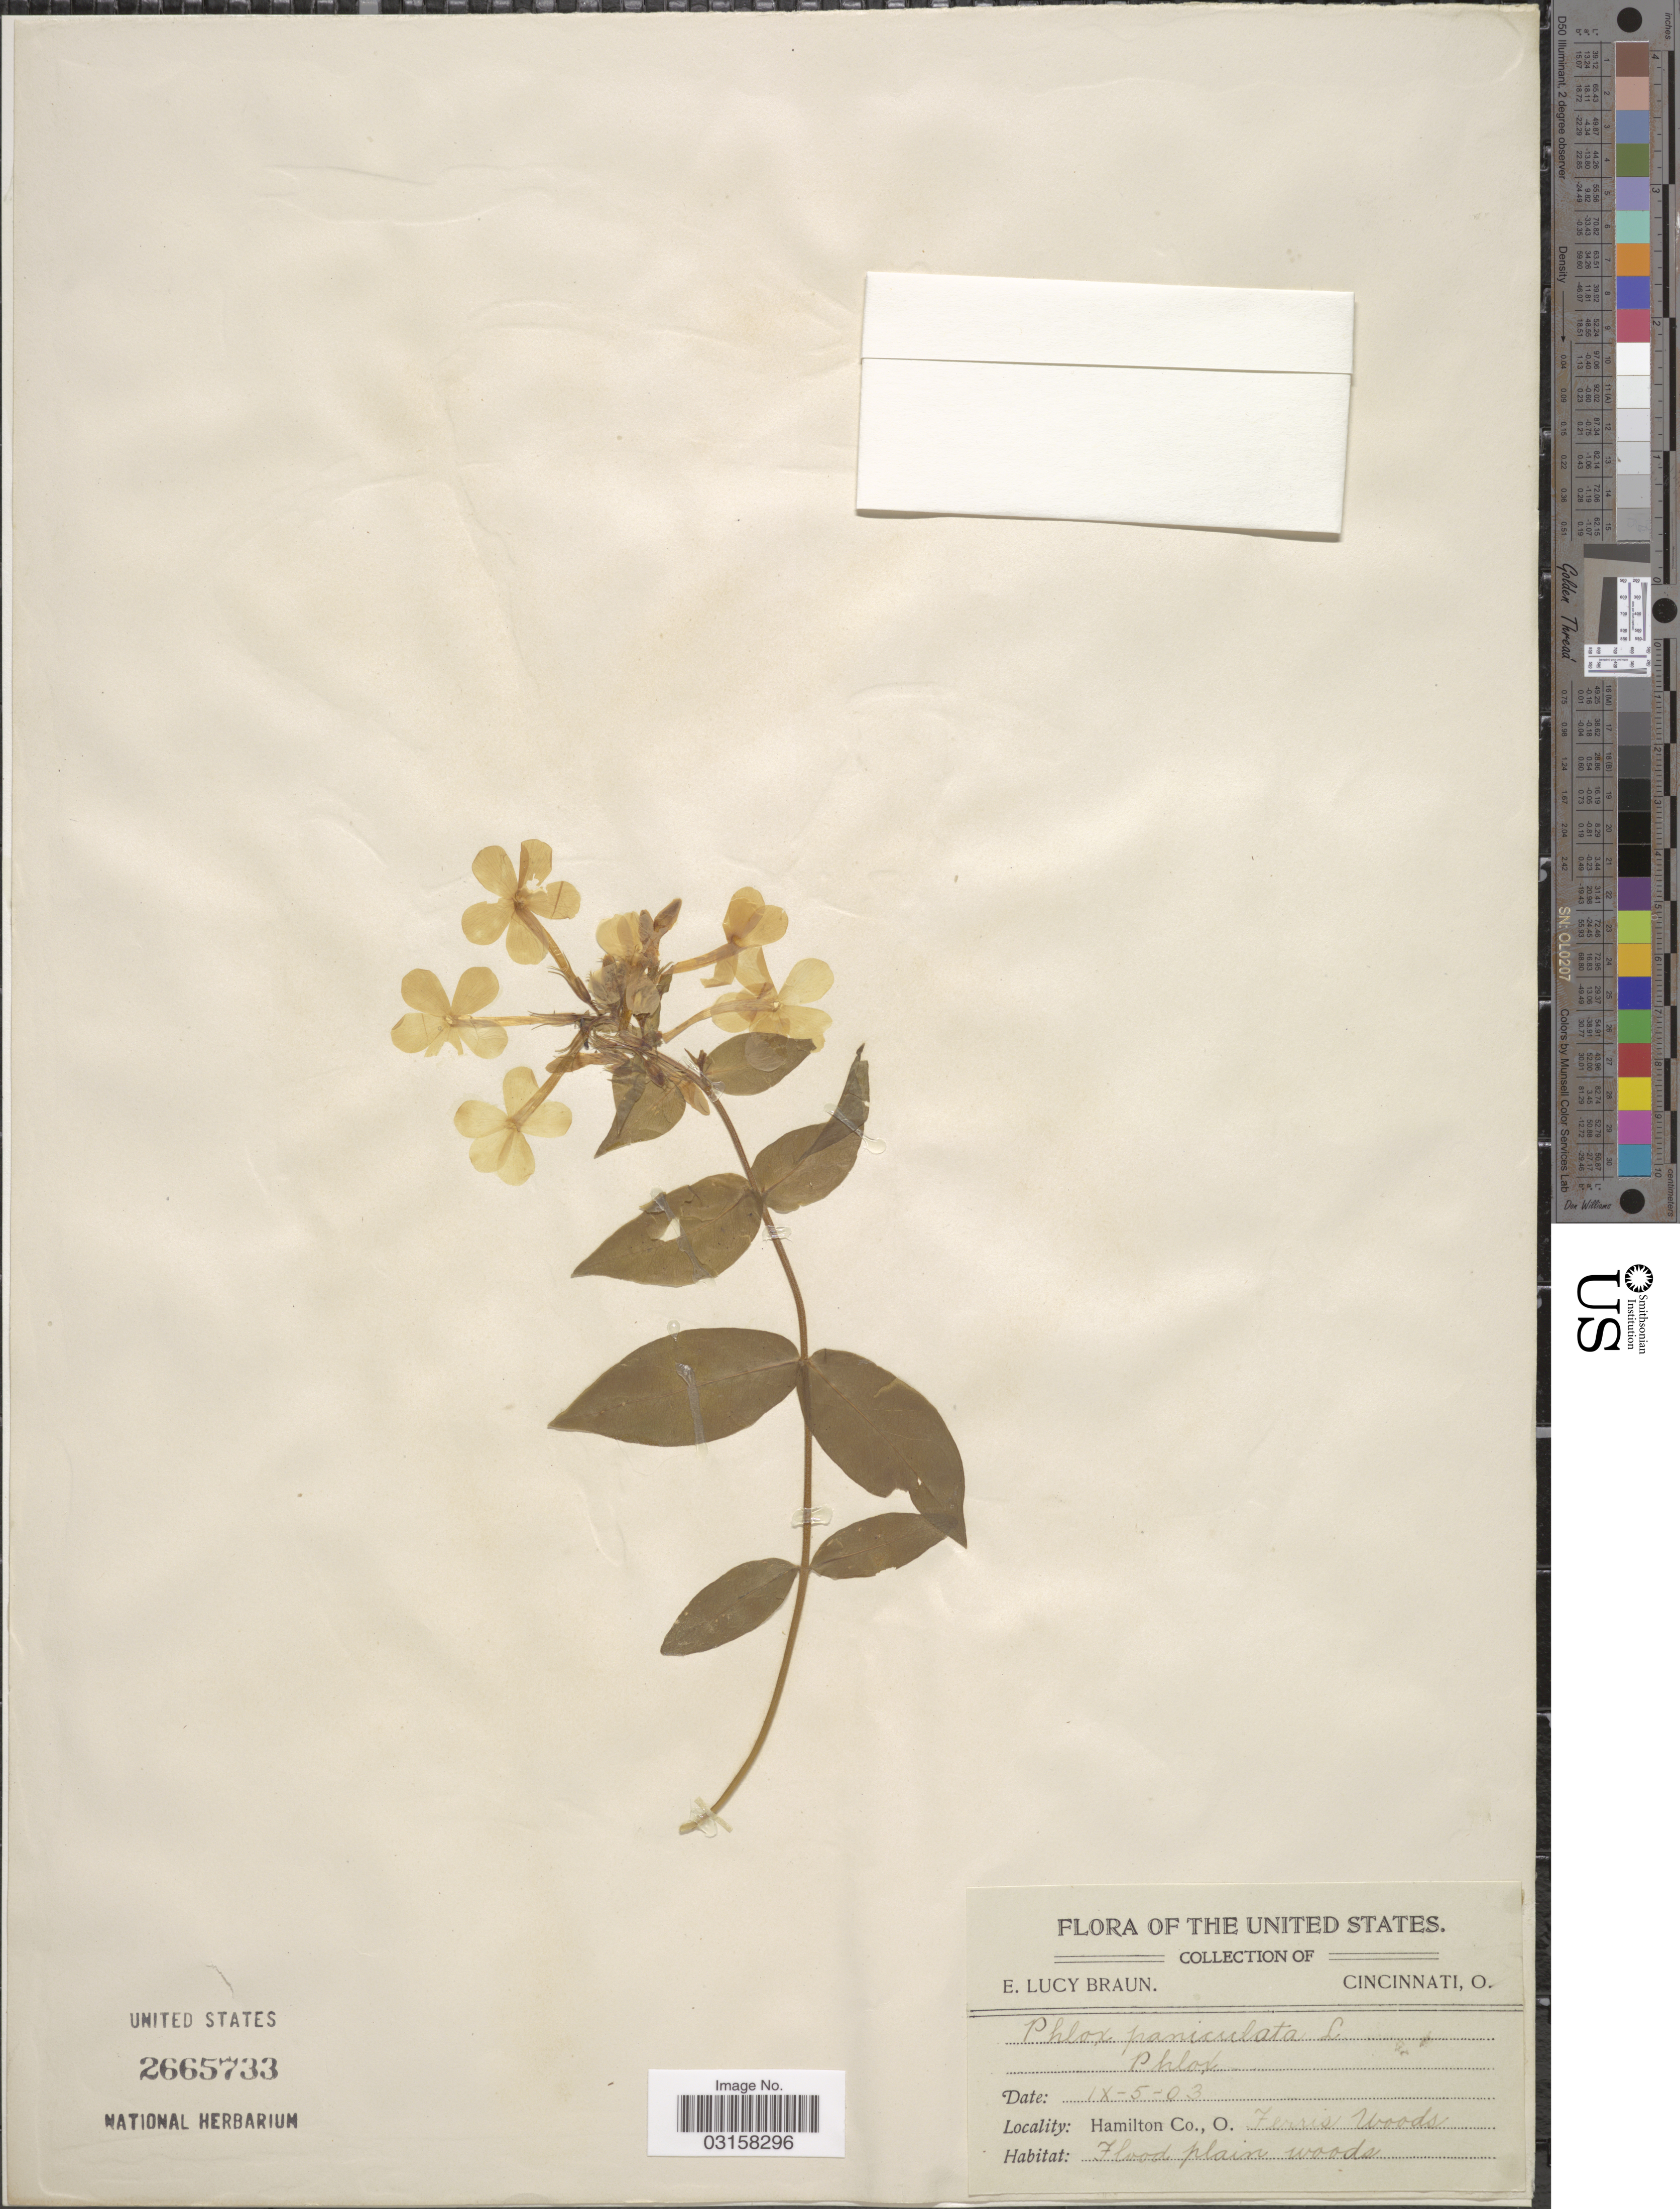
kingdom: Plantae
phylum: Tracheophyta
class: Magnoliopsida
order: Ericales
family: Polemoniaceae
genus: Phlox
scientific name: Phlox paniculata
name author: L.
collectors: E. L. Braun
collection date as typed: Transcribed d/m/y: 5/9/3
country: United States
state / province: Ohio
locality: Hamilton Co., O. Ferris Woods.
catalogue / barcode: US 2665733